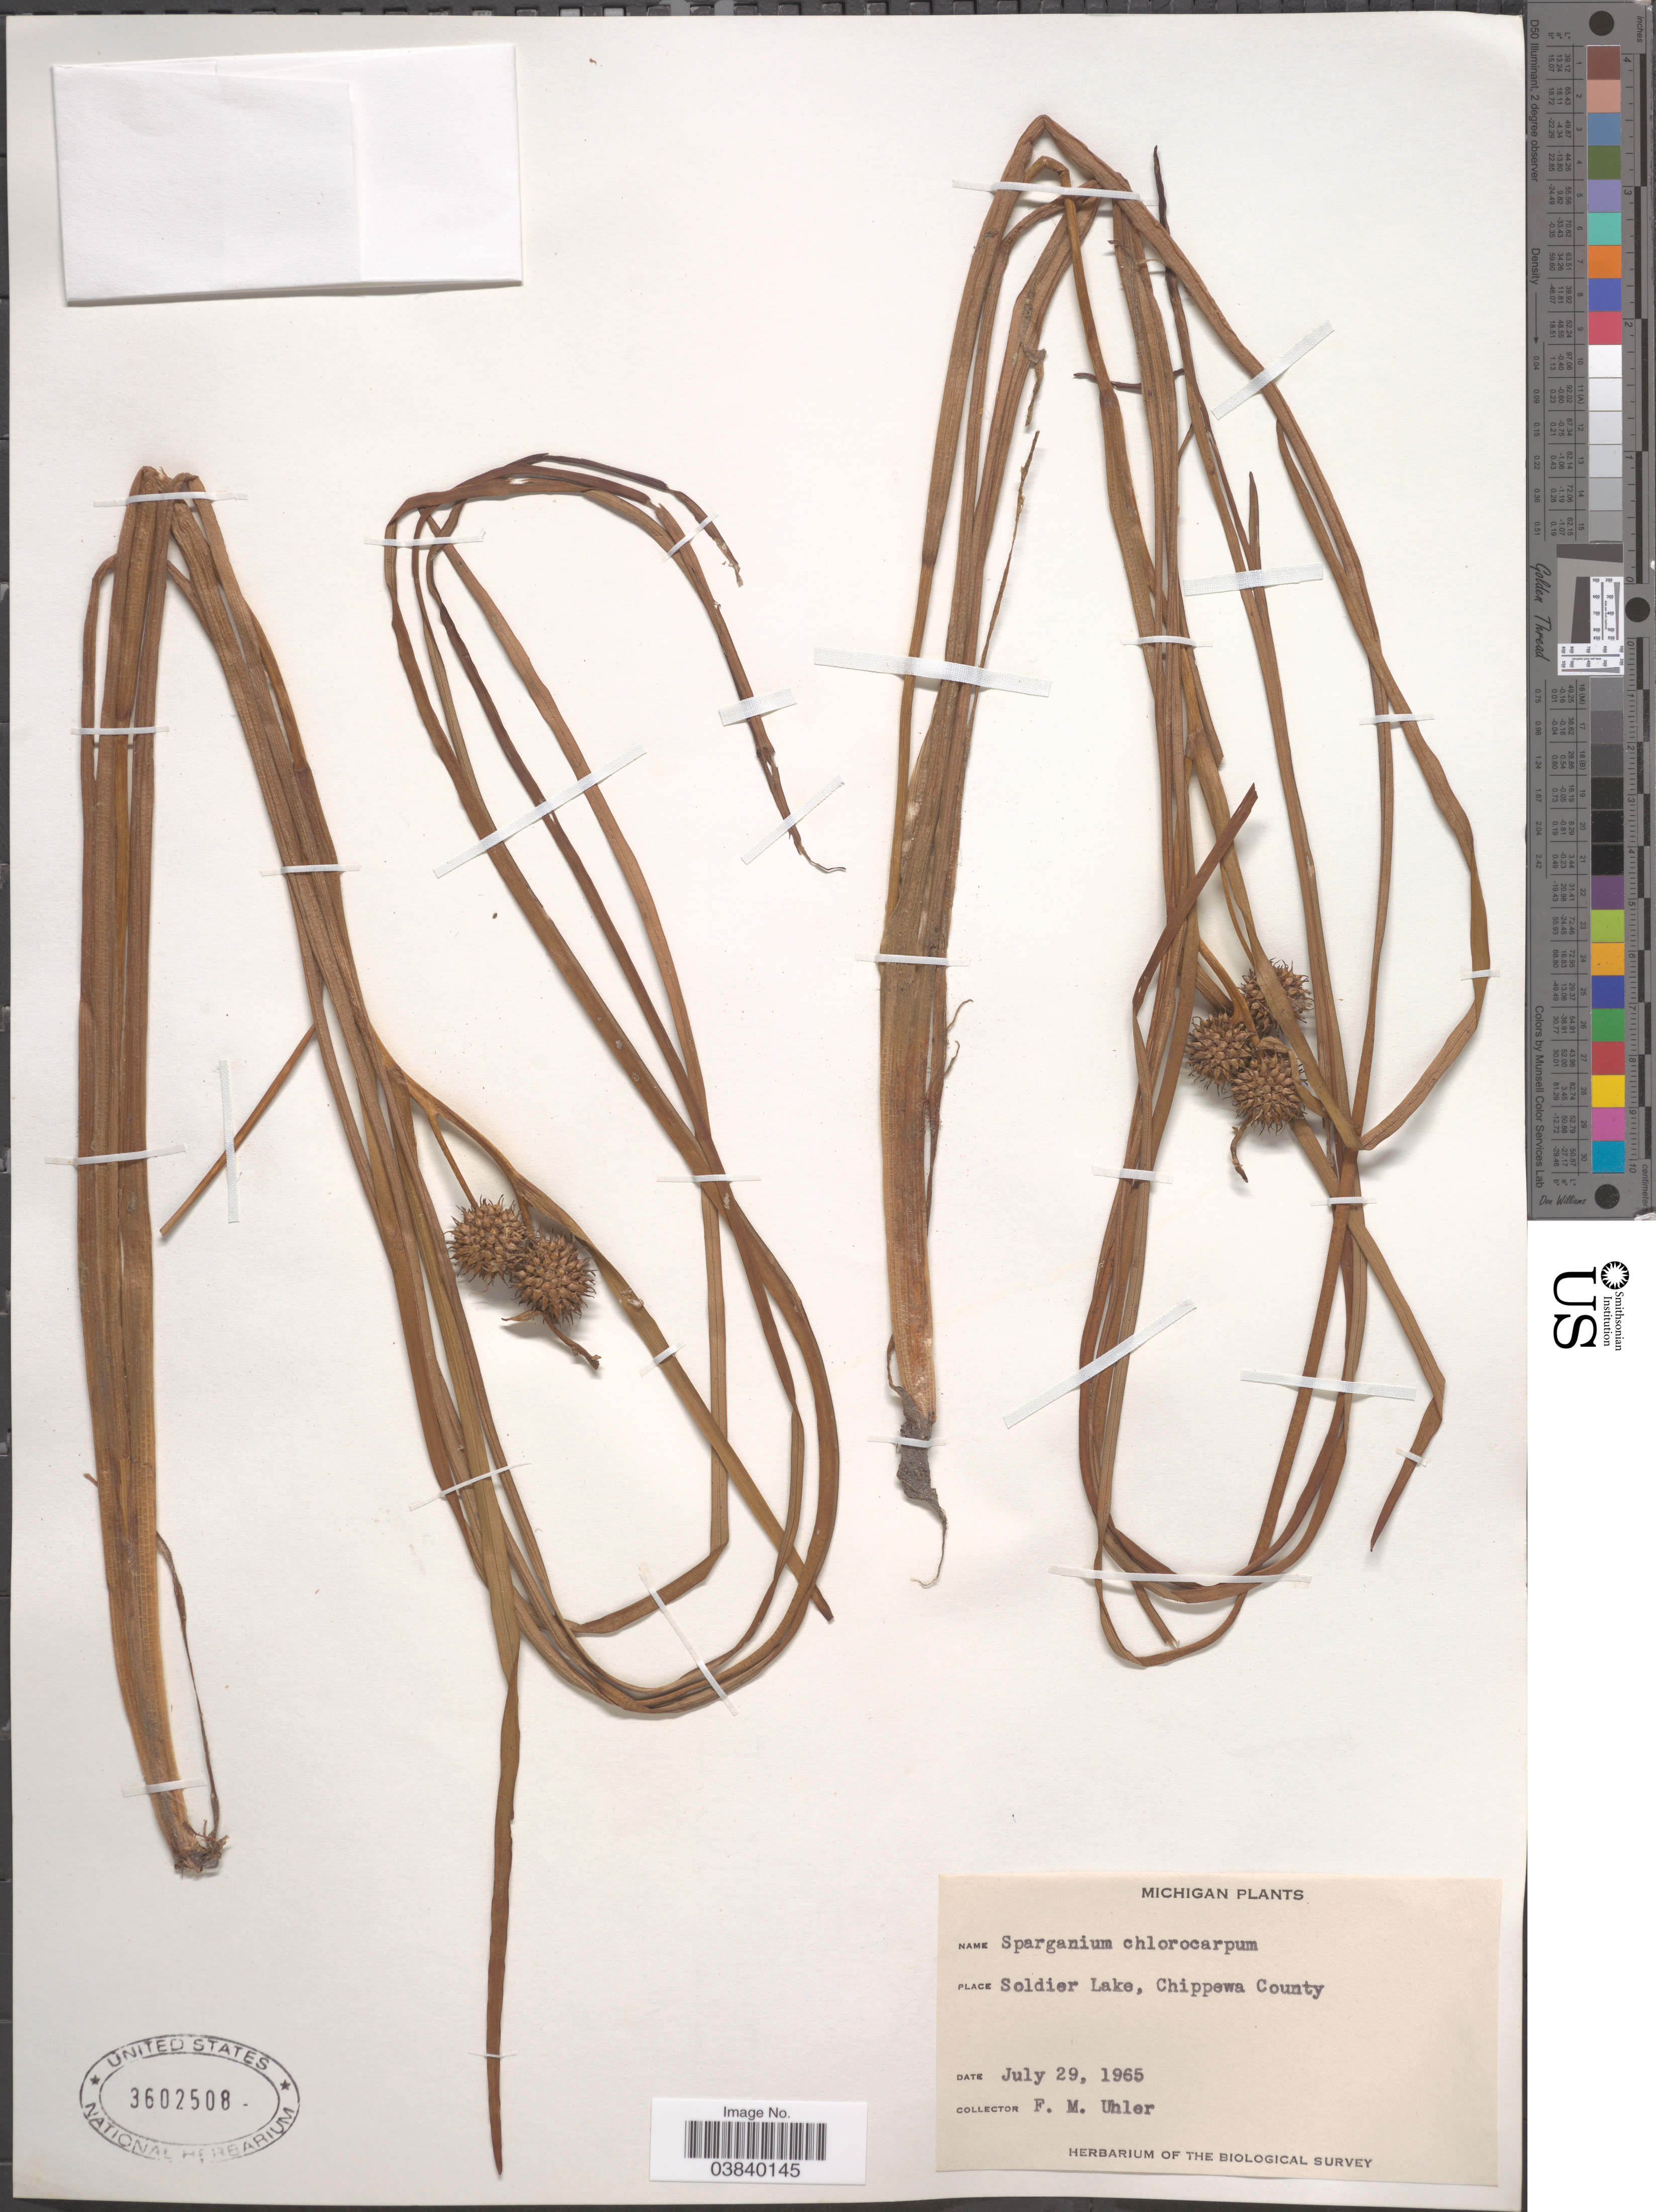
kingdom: Plantae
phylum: Tracheophyta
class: Liliopsida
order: Poales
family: Typhaceae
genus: Sparganium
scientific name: Sparganium chlorocarpum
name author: Rydb.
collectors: F. M. Uhler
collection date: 1965-07-29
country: United States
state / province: Michigan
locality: Soldier Lake, Chippewa County.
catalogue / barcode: US 3602508